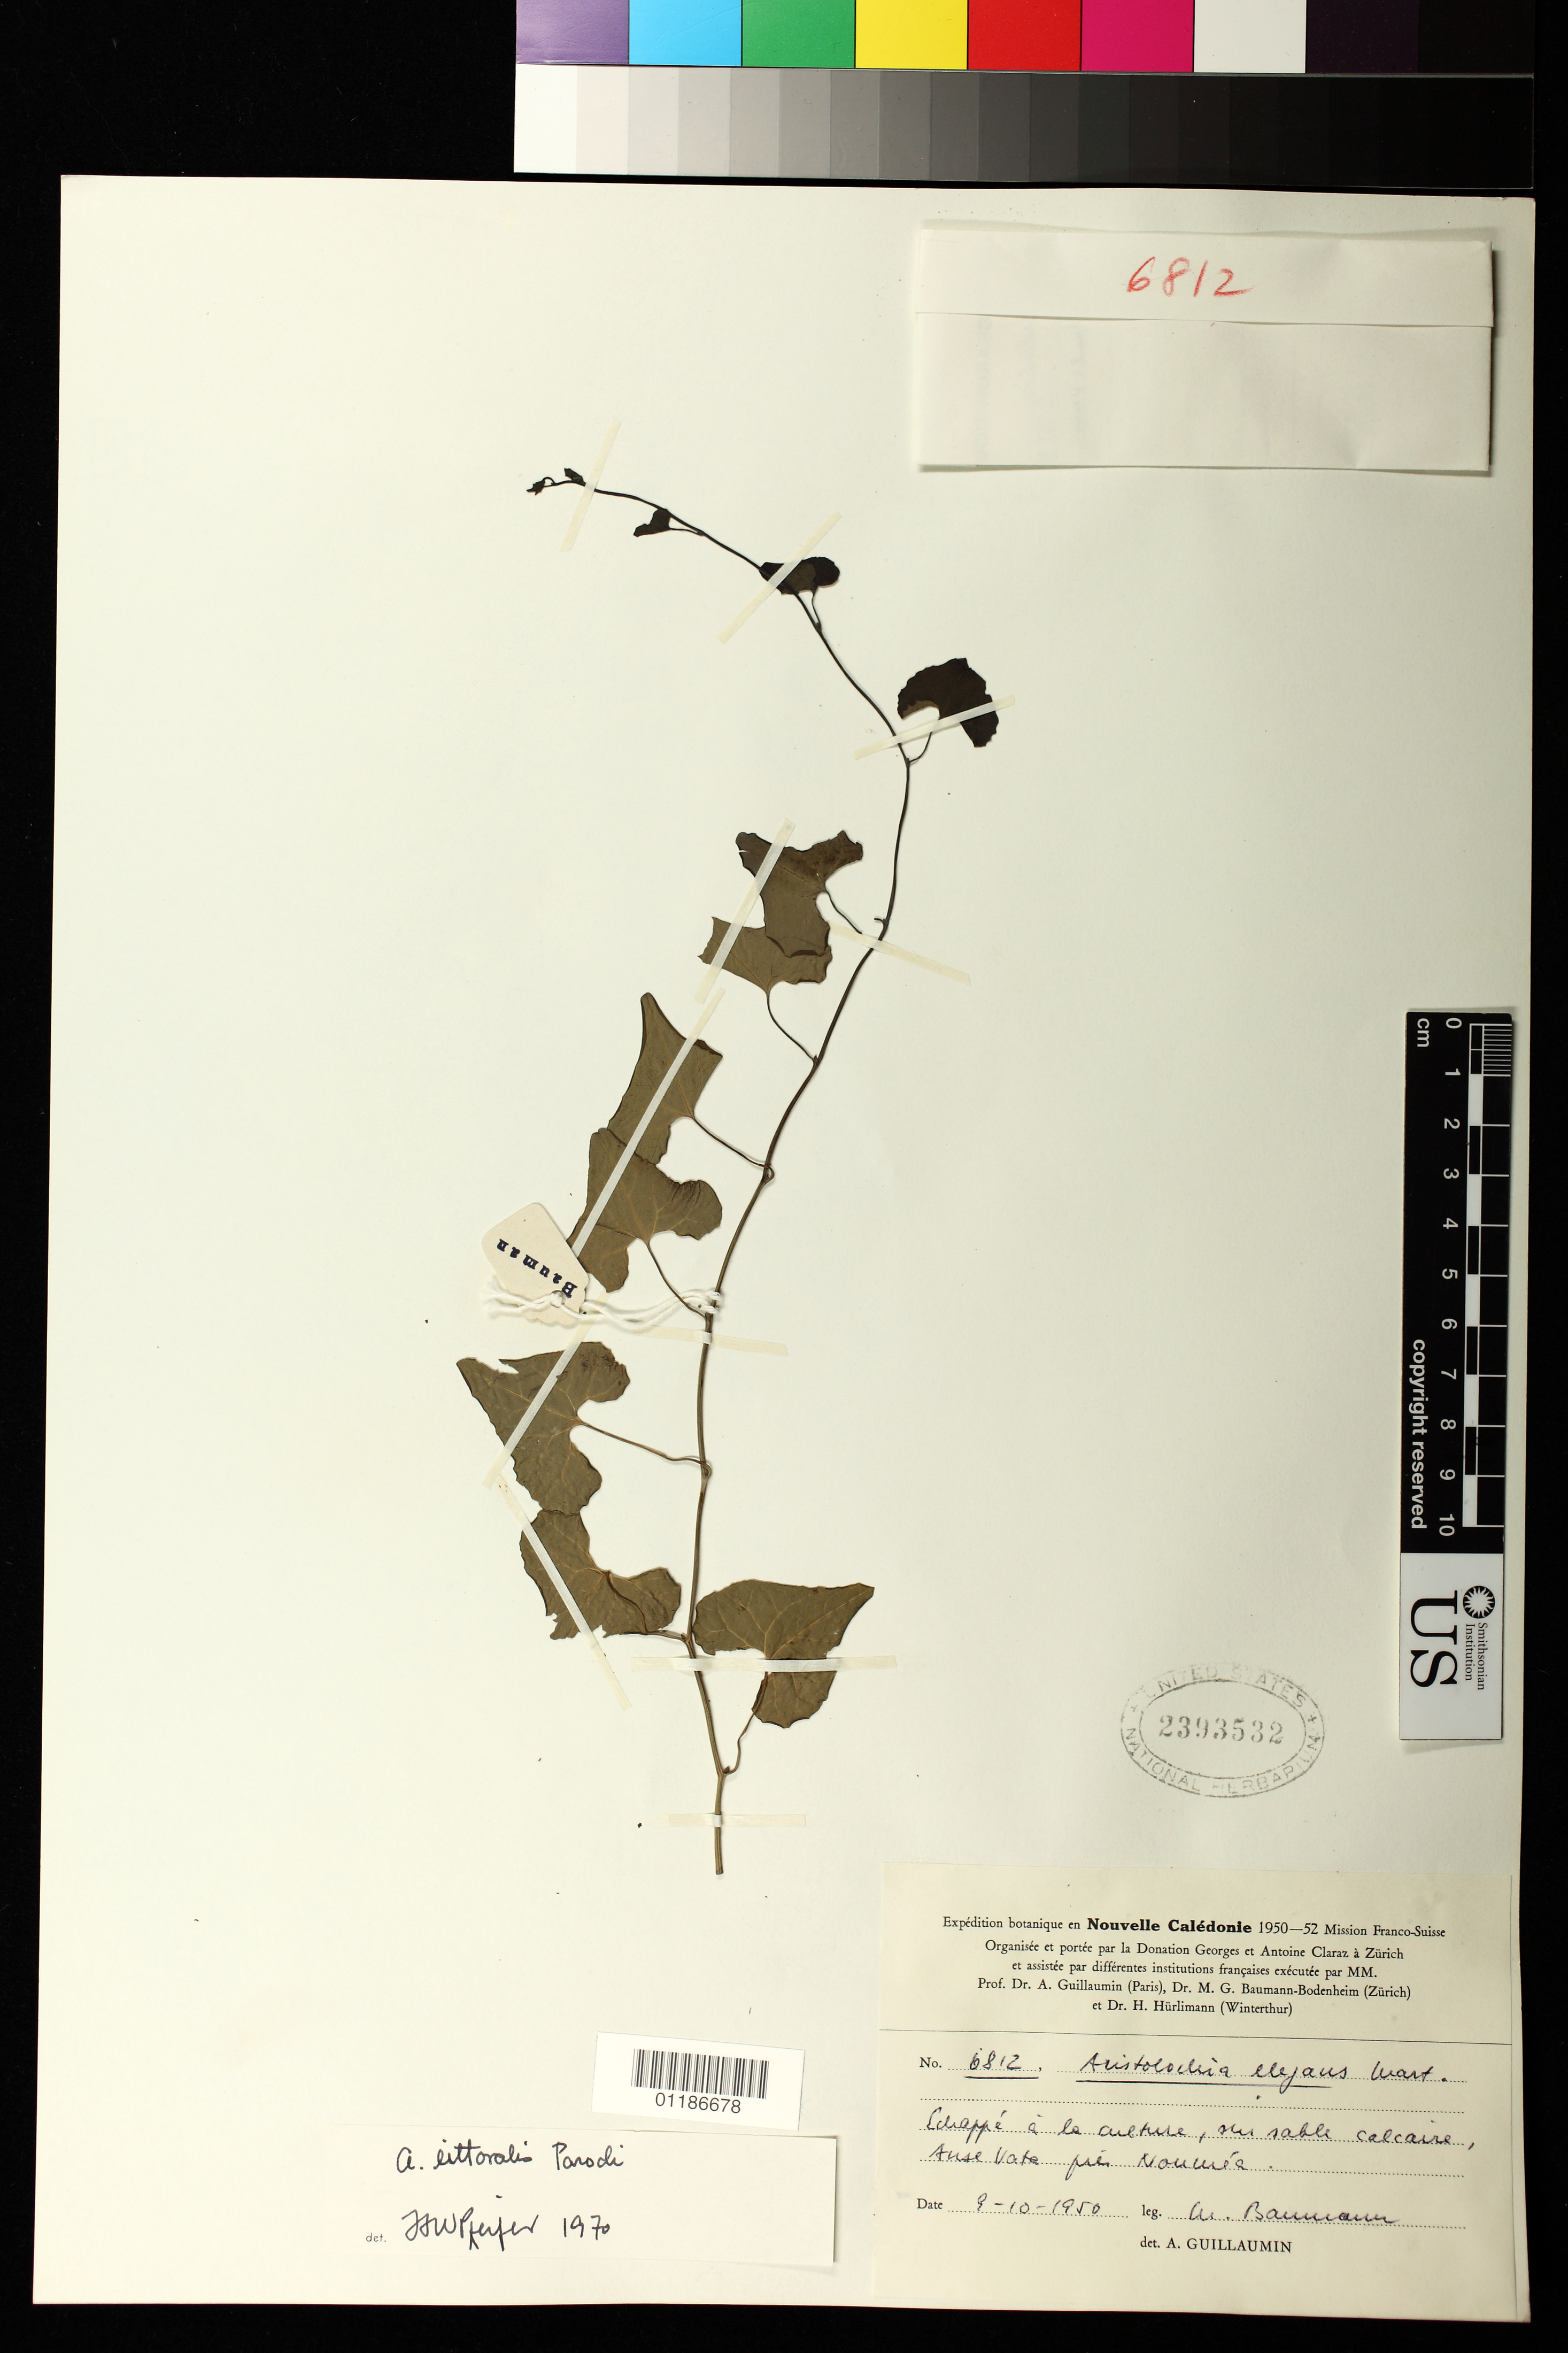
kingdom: Plantae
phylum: Tracheophyta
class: Magnoliopsida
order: Piperales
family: Aristolochiaceae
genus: Aristolochia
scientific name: Aristolochia littoralis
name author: Parodi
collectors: A. Baumann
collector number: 6812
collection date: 1950-10-09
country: New Caledonia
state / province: Province Sud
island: New Caledonia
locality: Anse Vata, Nouméa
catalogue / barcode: US 2393532